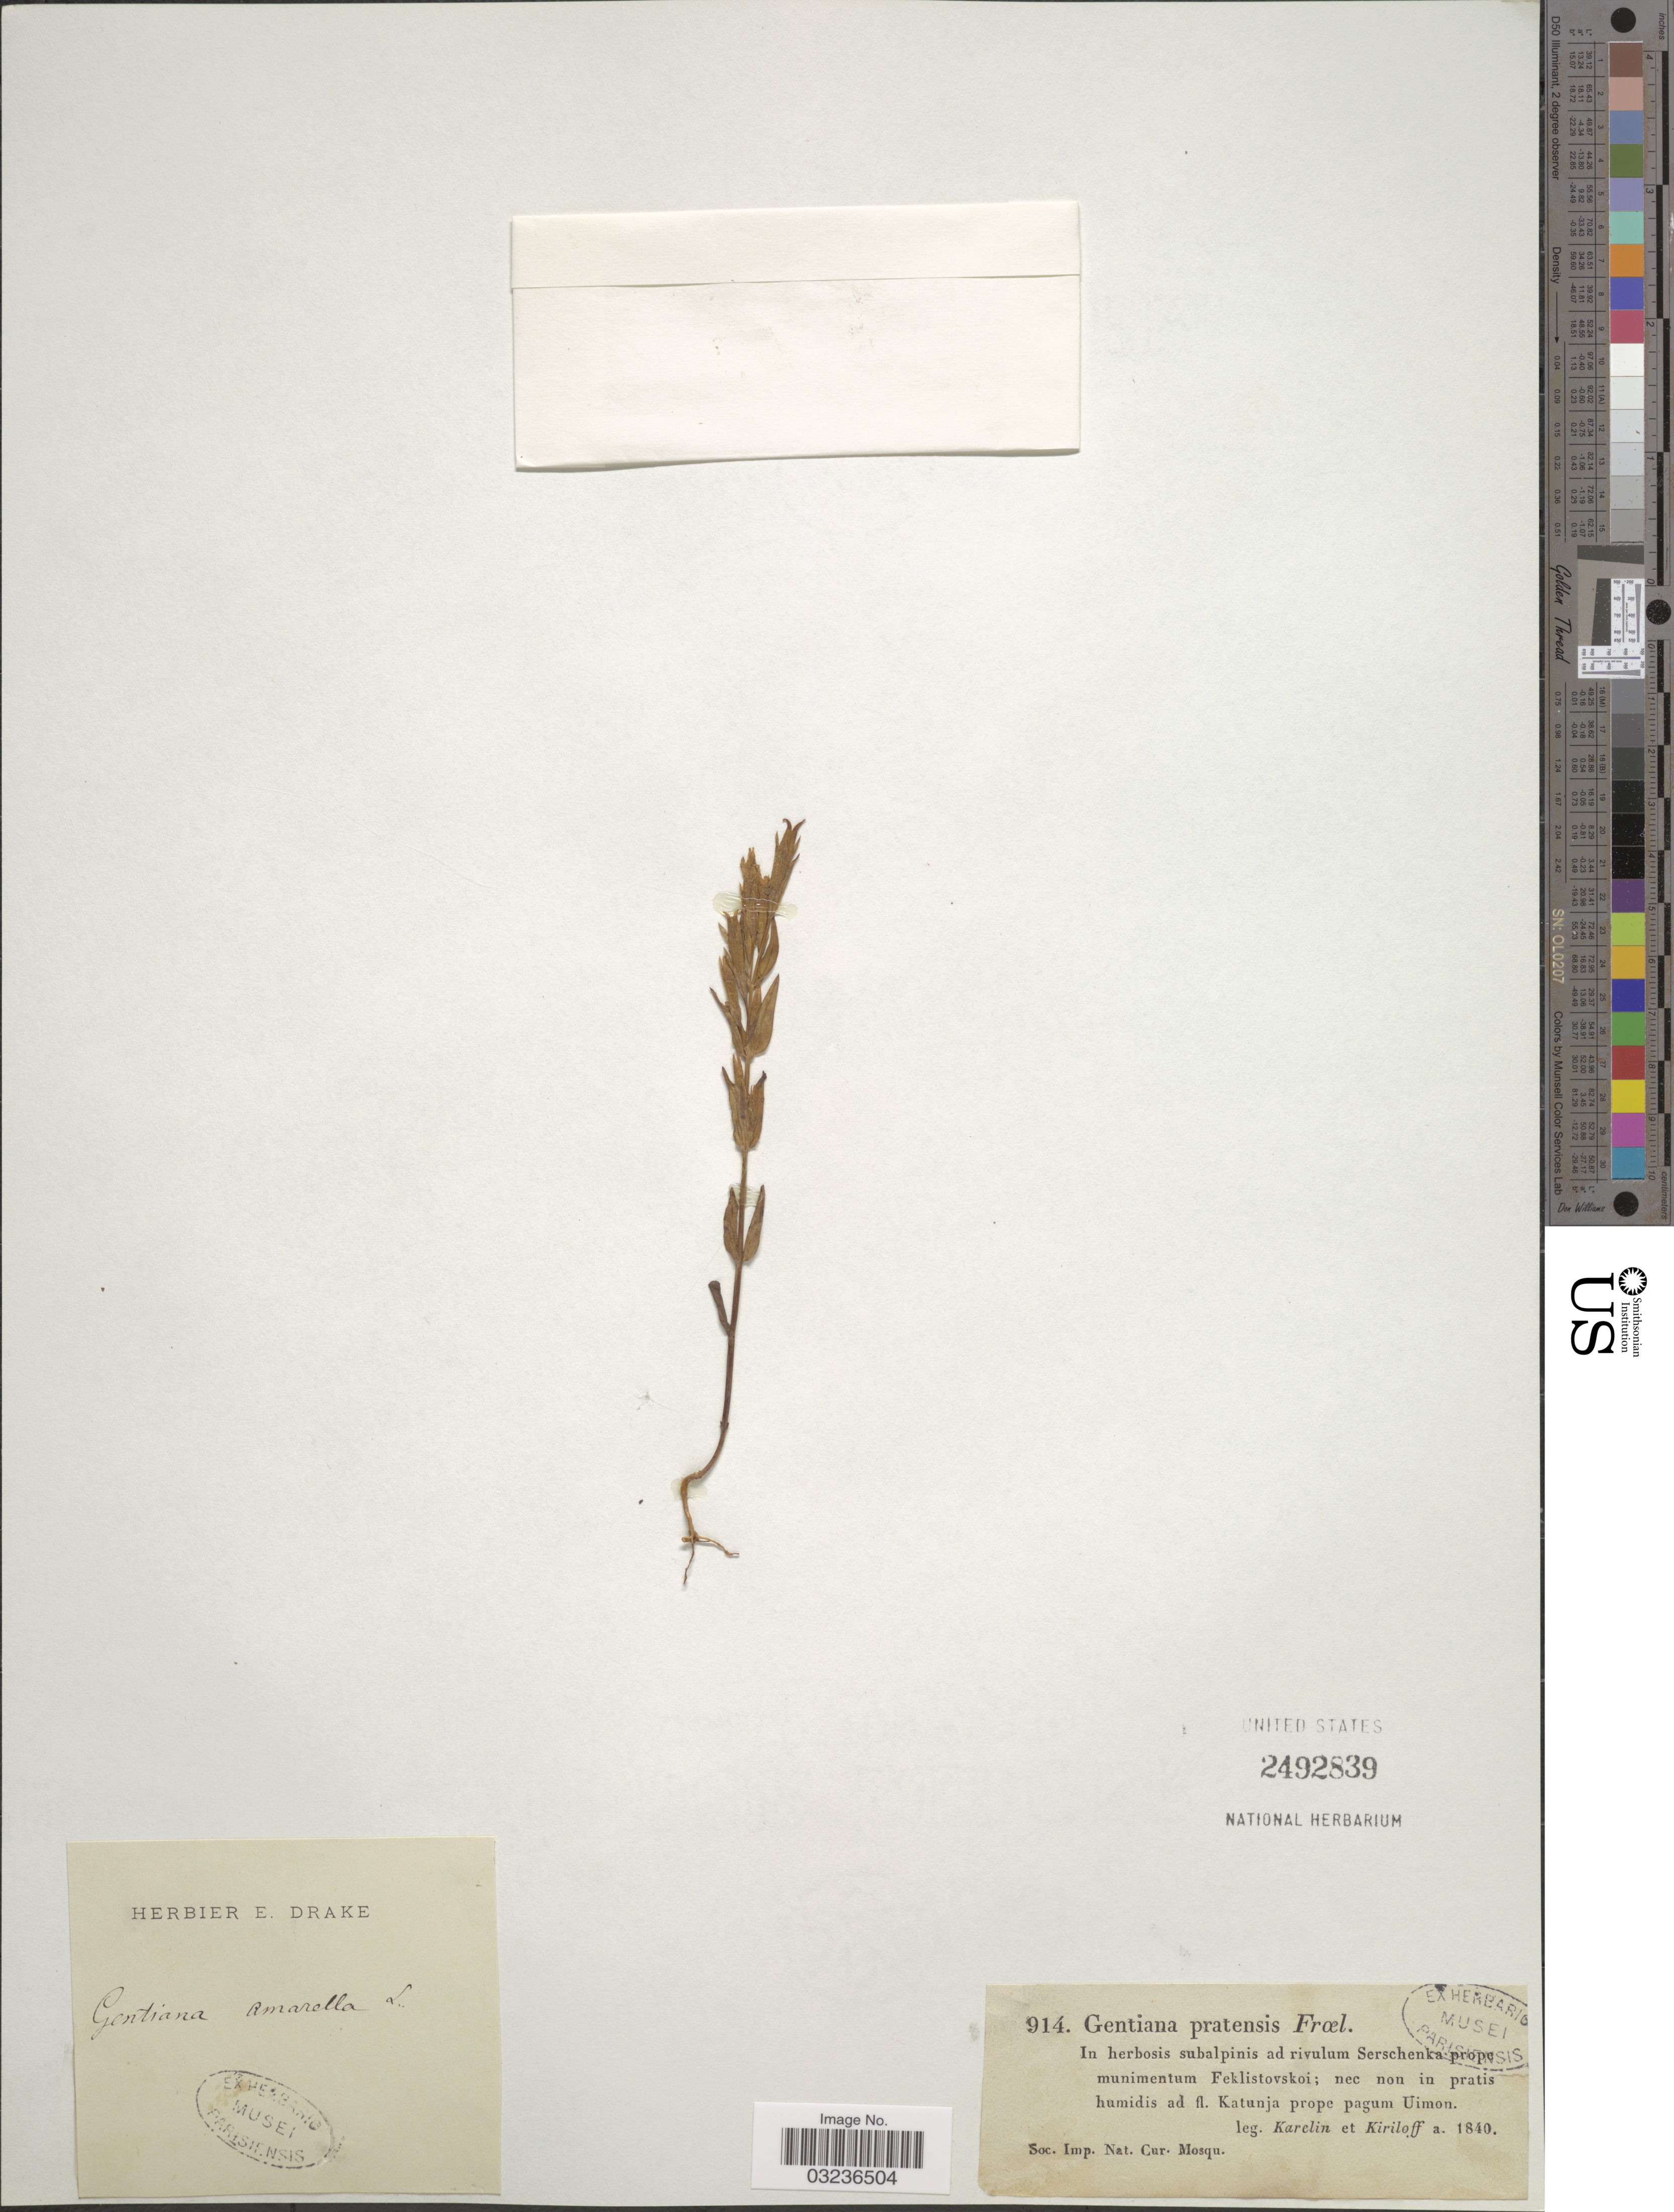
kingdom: Plantae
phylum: Tracheophyta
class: Magnoliopsida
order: Gentianales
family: Gentianaceae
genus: Gentiana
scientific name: Gentiana amarella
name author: L.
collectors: Karelin & Kiriloff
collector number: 914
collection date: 1840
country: Russian Federation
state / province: Altai Krai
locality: In herbosis subalpinis ad rivulum Serschenka prope munimentum Feklistovskoi; nec non in pratis humidis ad fl. Katunja prope pagum Uimon.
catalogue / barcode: US 2492839